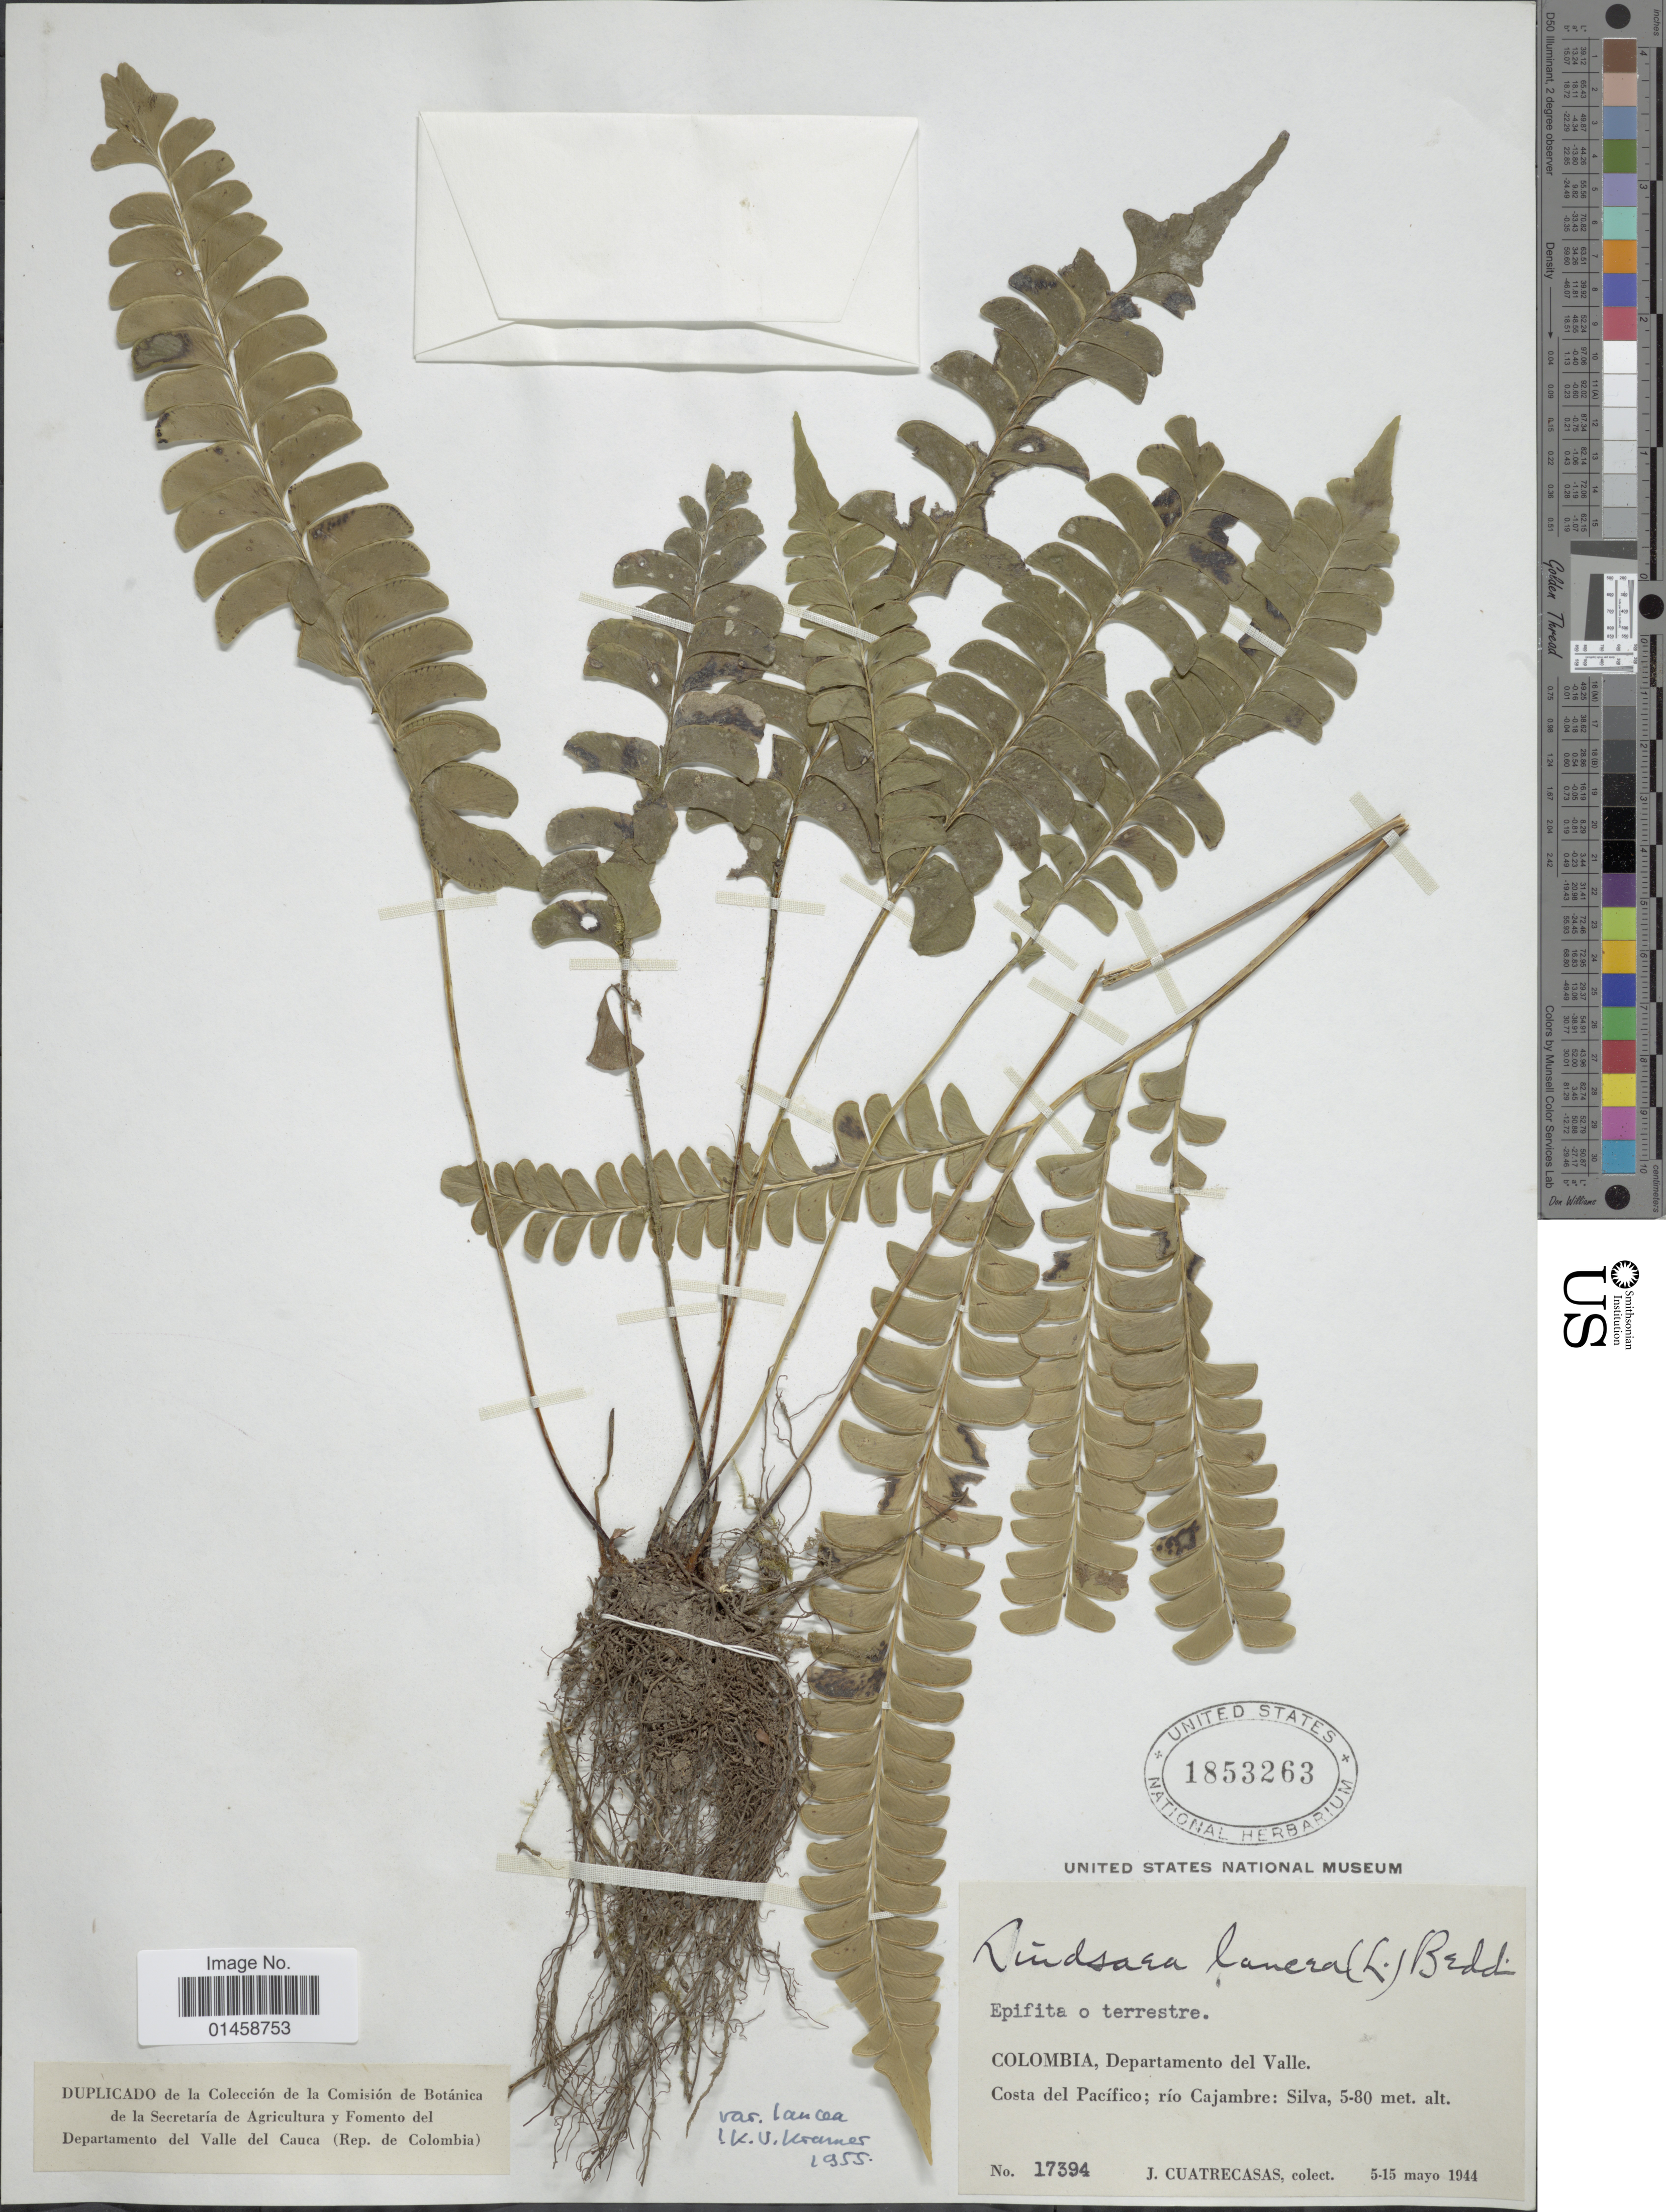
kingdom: Plantae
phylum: Tracheophyta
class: Polypodiopsida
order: Polypodiales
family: Lindsaeaceae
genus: Lindsaea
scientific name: Lindsaea lancea var. lancea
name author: (L.) Bedd.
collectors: J. Cuatrecasas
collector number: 17394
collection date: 1944-05-05/1944-05-15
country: Colombia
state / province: Valle del Cauca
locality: Departamento del Valle. Costa del Pacifico; rio Cajambre; Silva.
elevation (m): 5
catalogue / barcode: US 1853263